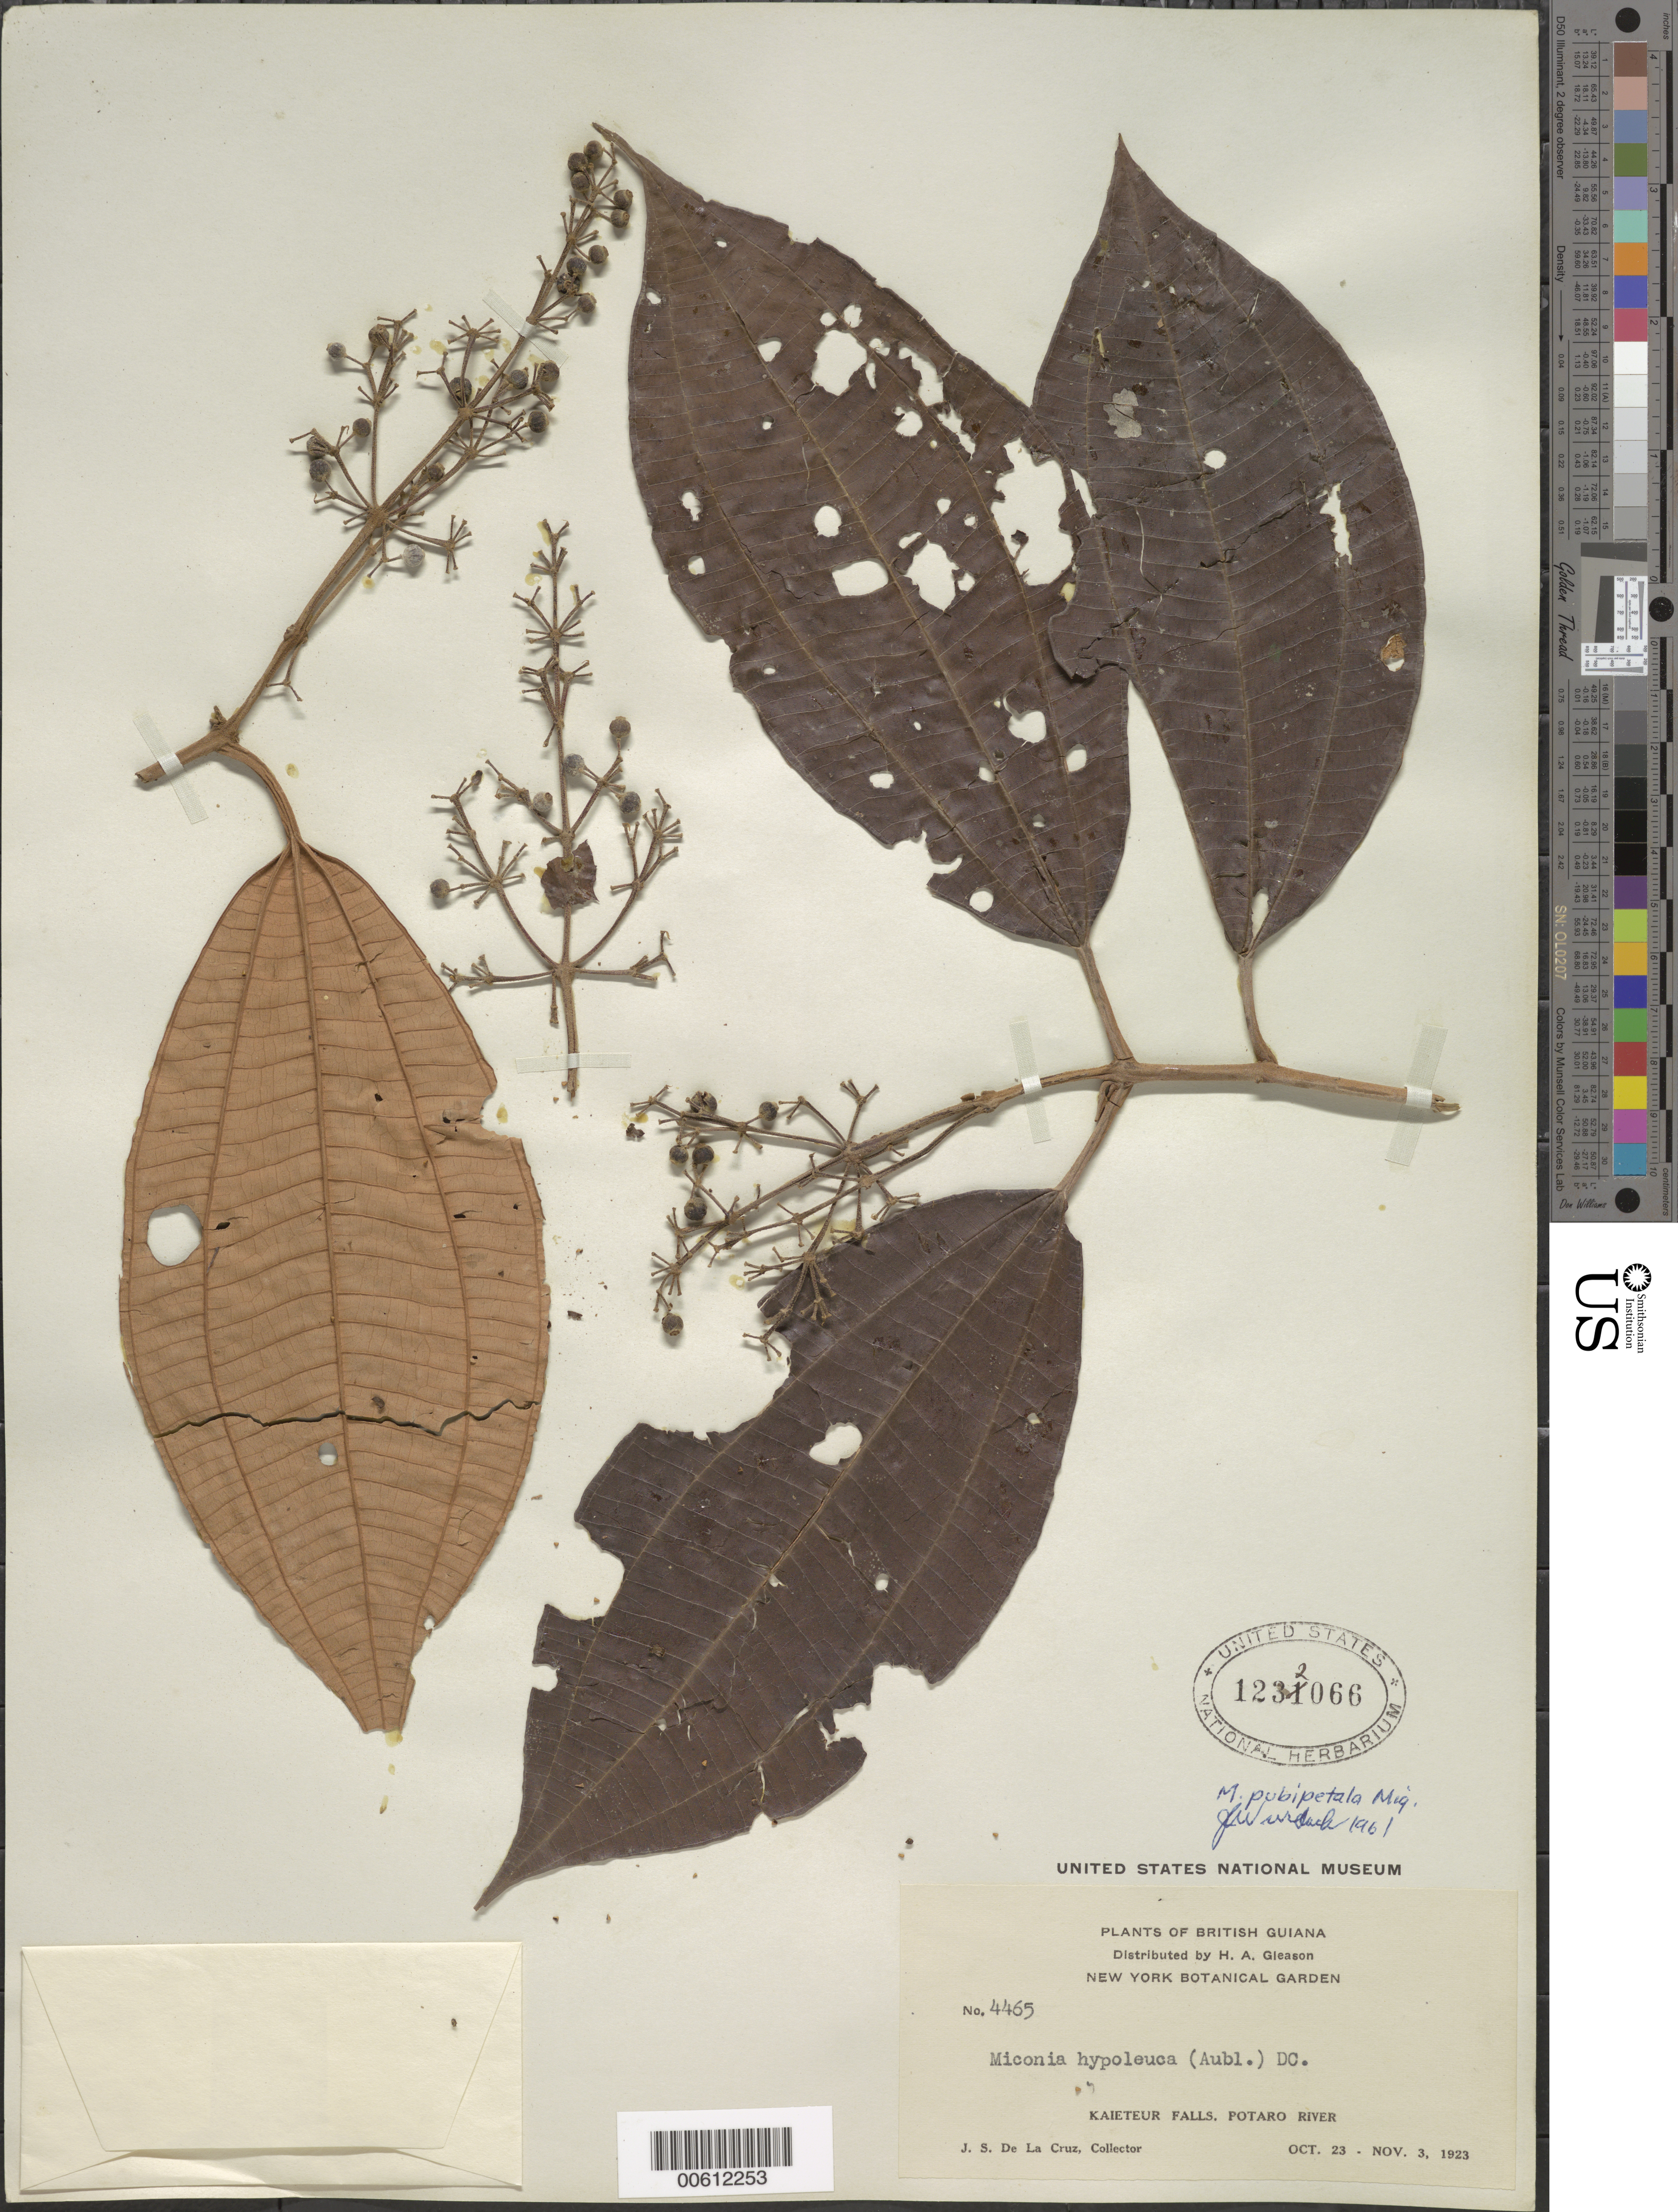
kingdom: Plantae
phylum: Tracheophyta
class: Magnoliopsida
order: Myrtales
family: Melastomataceae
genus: Miconia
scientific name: Miconia pubipetala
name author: Miq.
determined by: Wurdack, John J., (US), US (UNITED STATES)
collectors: J. S. de la Cruz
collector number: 4465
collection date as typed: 23-Oct-23 to 3-Nov-23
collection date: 1923-10-23/1923-11-03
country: Guyana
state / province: Potaro-Siparuni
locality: Kaieteur Falls, Potaro R.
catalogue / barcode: US 1232066